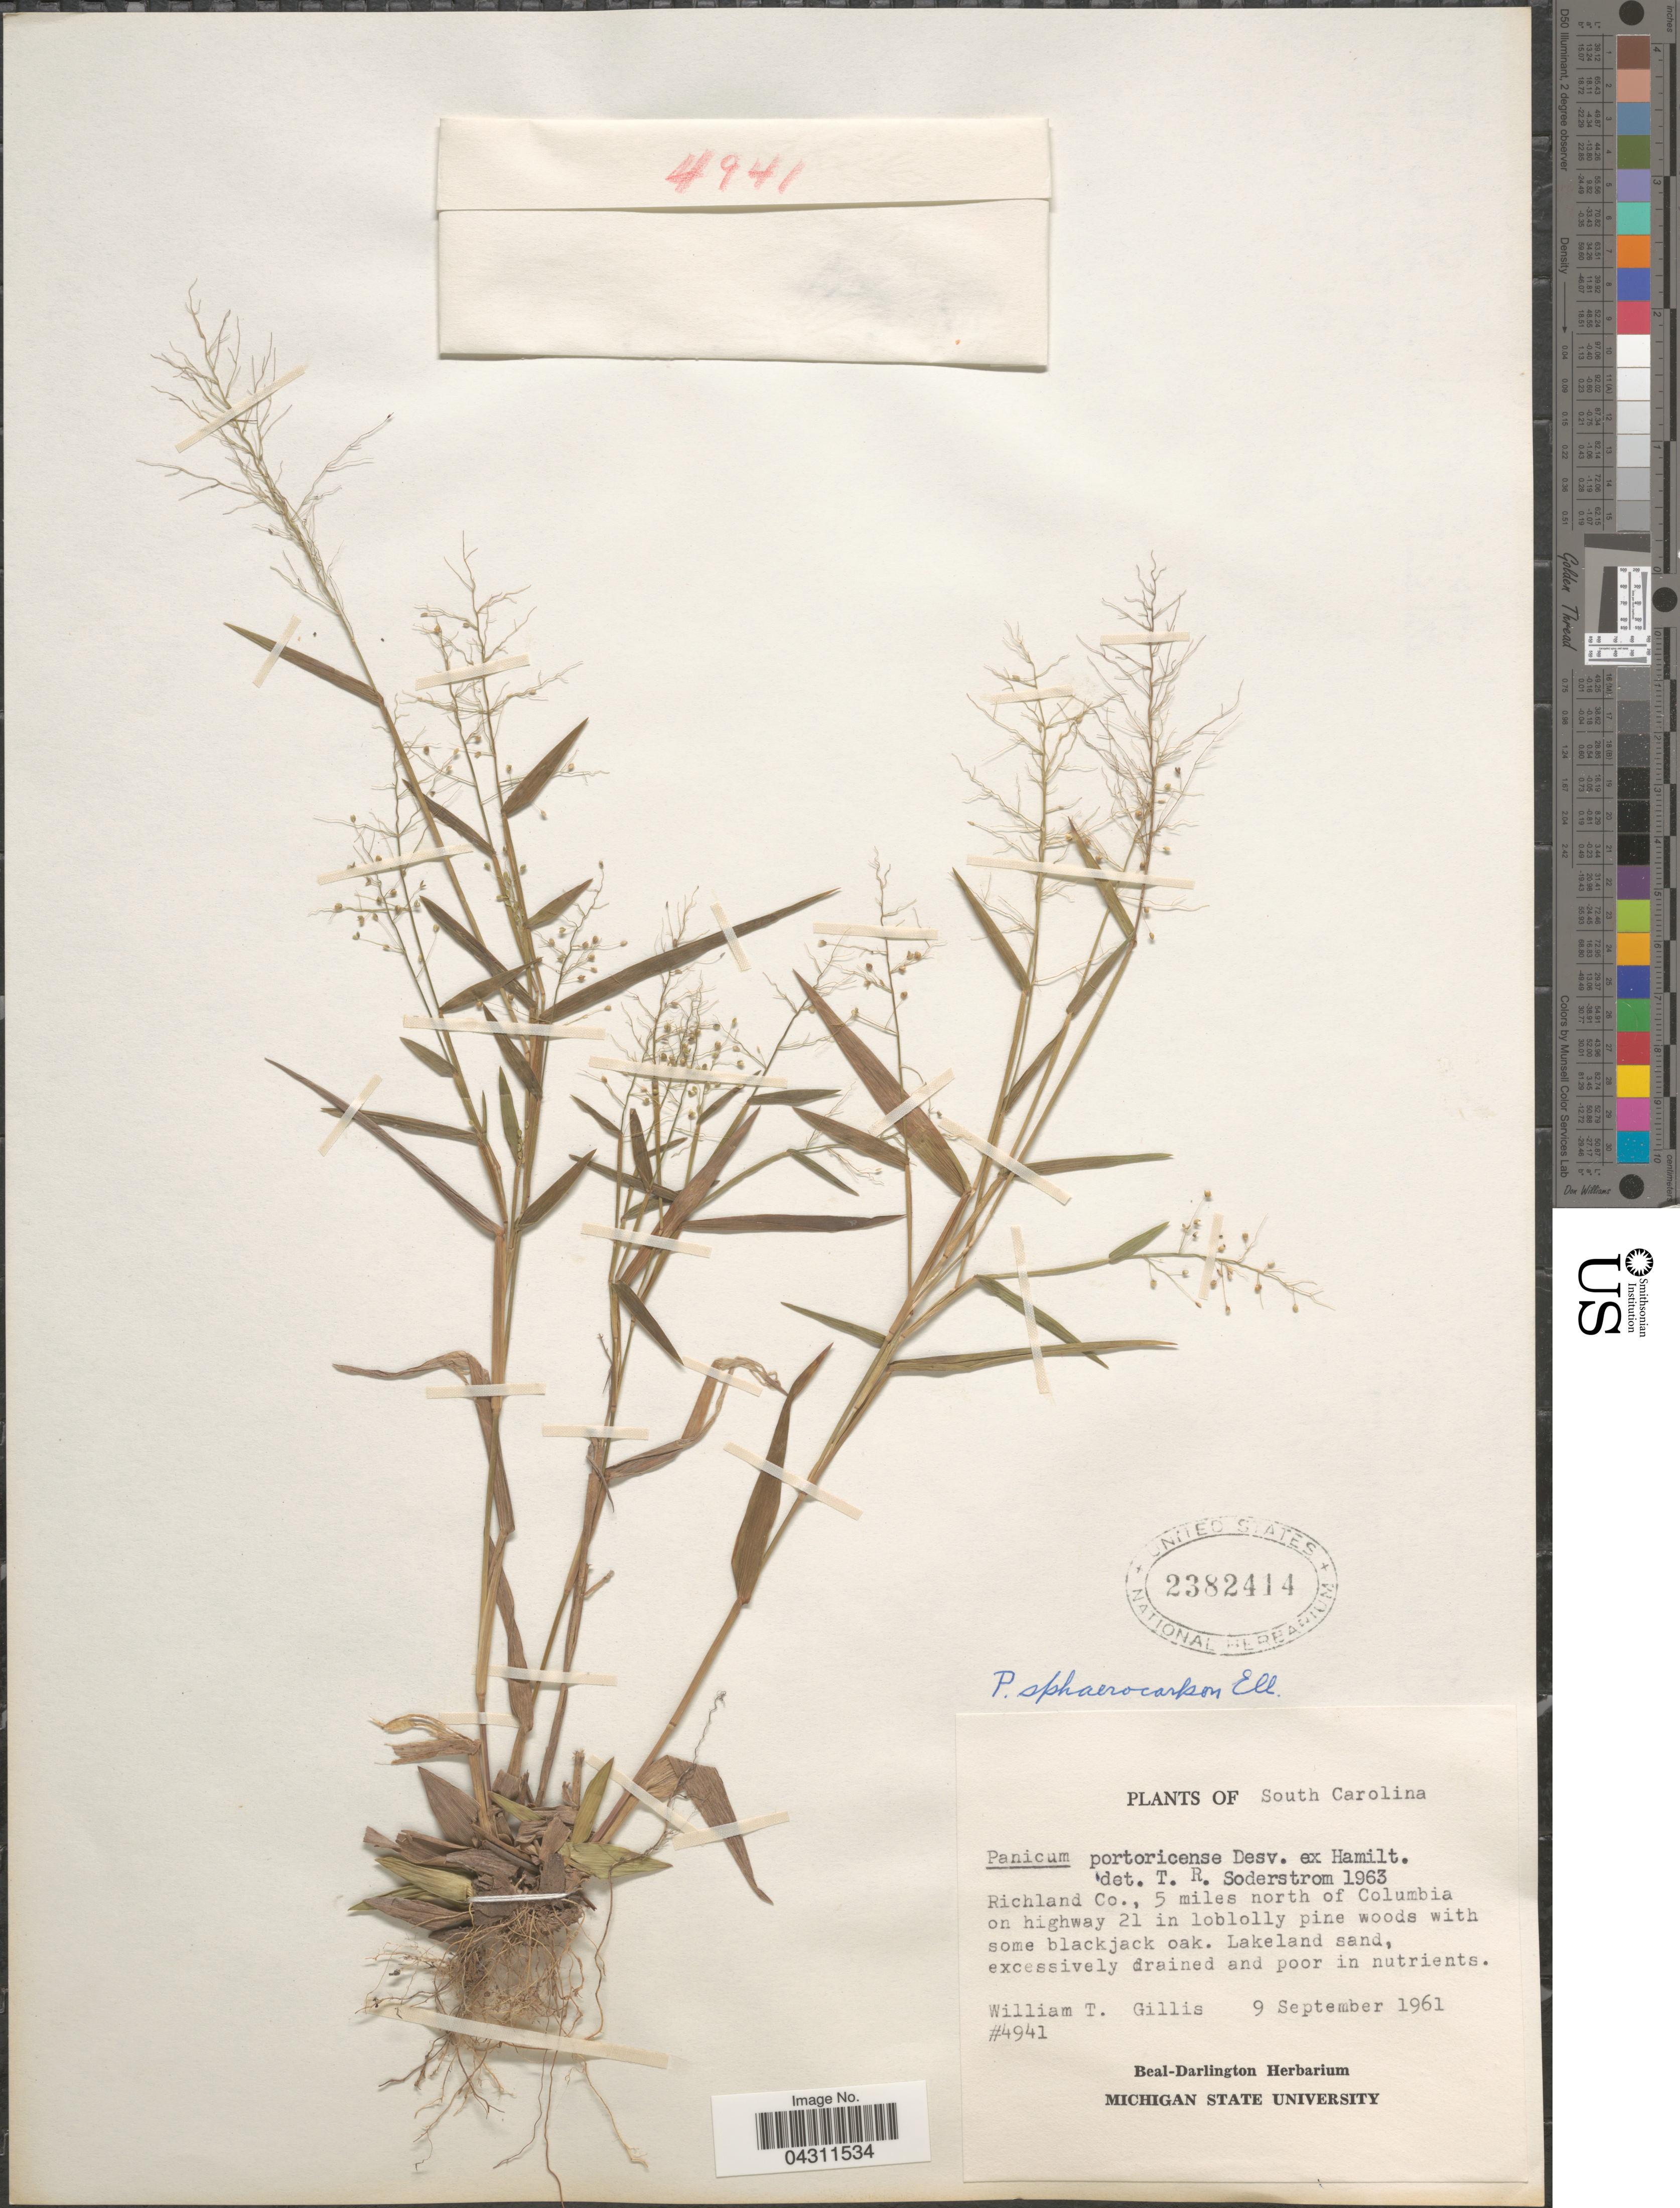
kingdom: Plantae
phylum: Tracheophyta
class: Liliopsida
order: Poales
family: Poaceae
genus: Dichanthelium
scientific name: Dichanthelium sphaerocarpon var. sphaerocarpon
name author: (Elliott) Gould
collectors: W. T. Gillis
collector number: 4941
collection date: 1961-09-09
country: United States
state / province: South Carolina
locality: Richland Co., 5 miles north of Columbia on highway 21 in loblolly pine woods with some blackjack oak. Lakeland sand, excessively drained and poor in nutrients.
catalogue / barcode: US 2382414